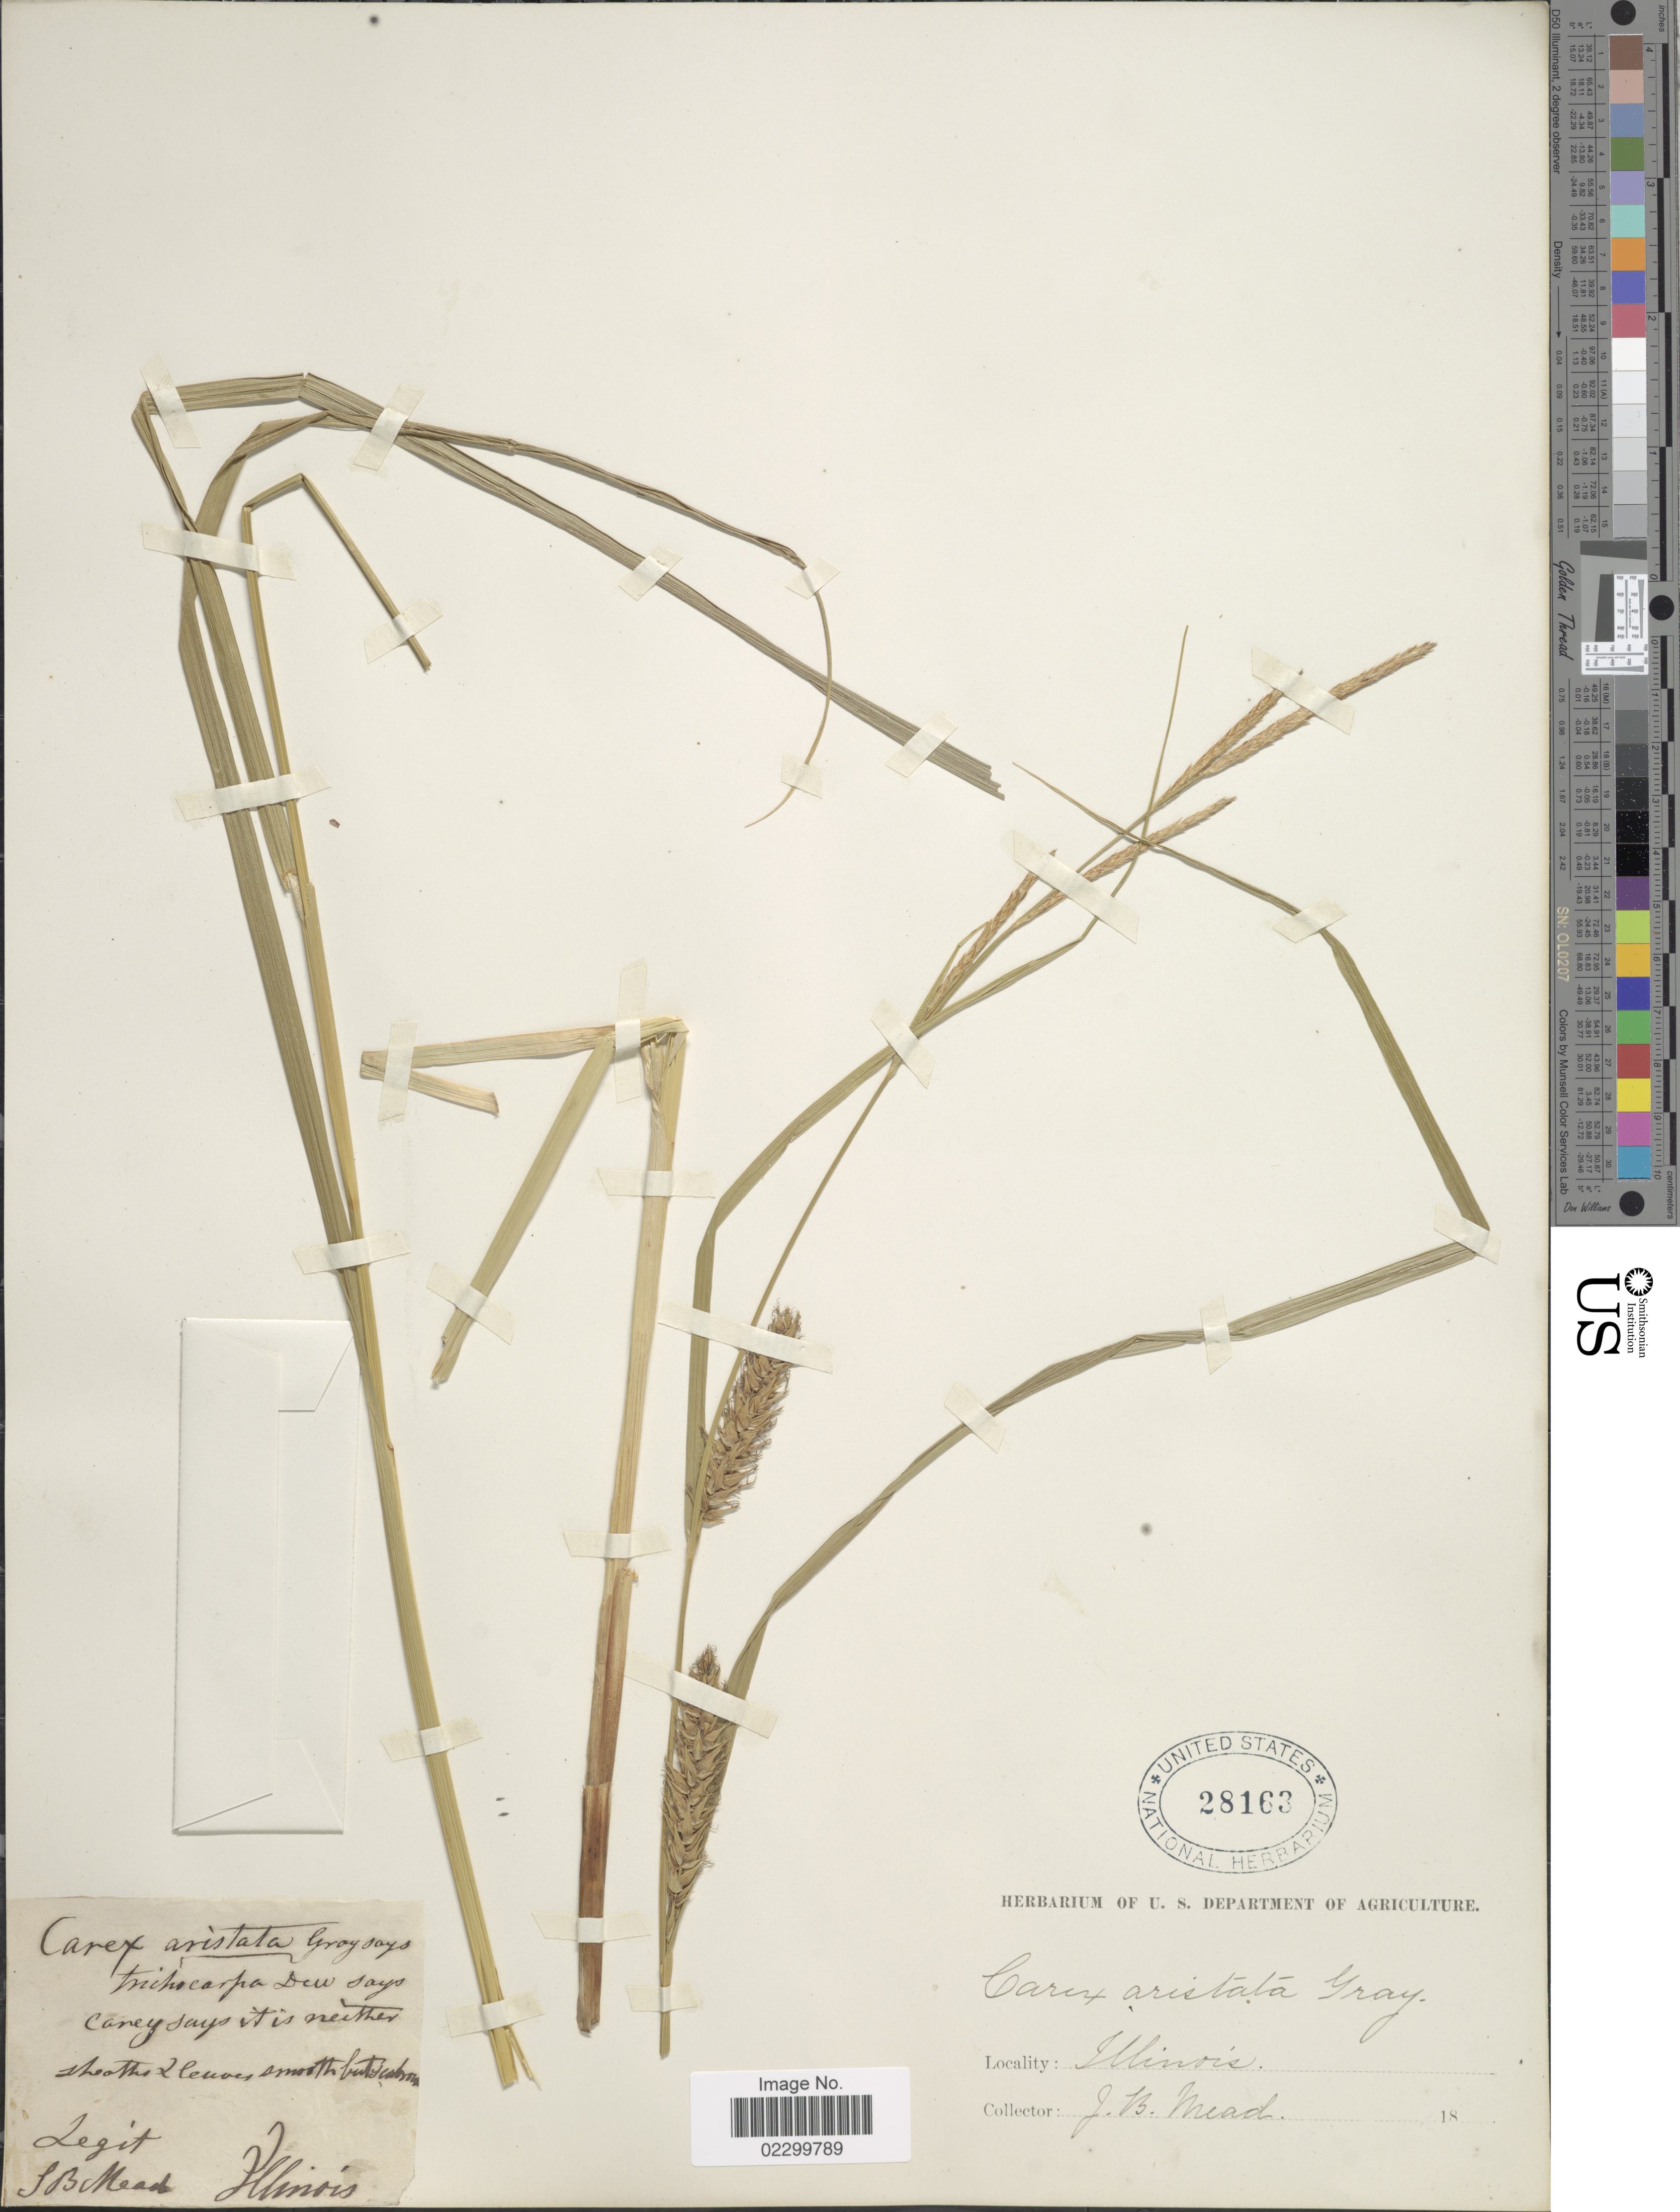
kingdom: Plantae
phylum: Tracheophyta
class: Liliopsida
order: Poales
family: Cyperaceae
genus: Carex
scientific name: Carex atherodes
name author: Spreng.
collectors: J. Mead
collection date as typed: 18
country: United States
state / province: Illinois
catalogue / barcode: US 28163